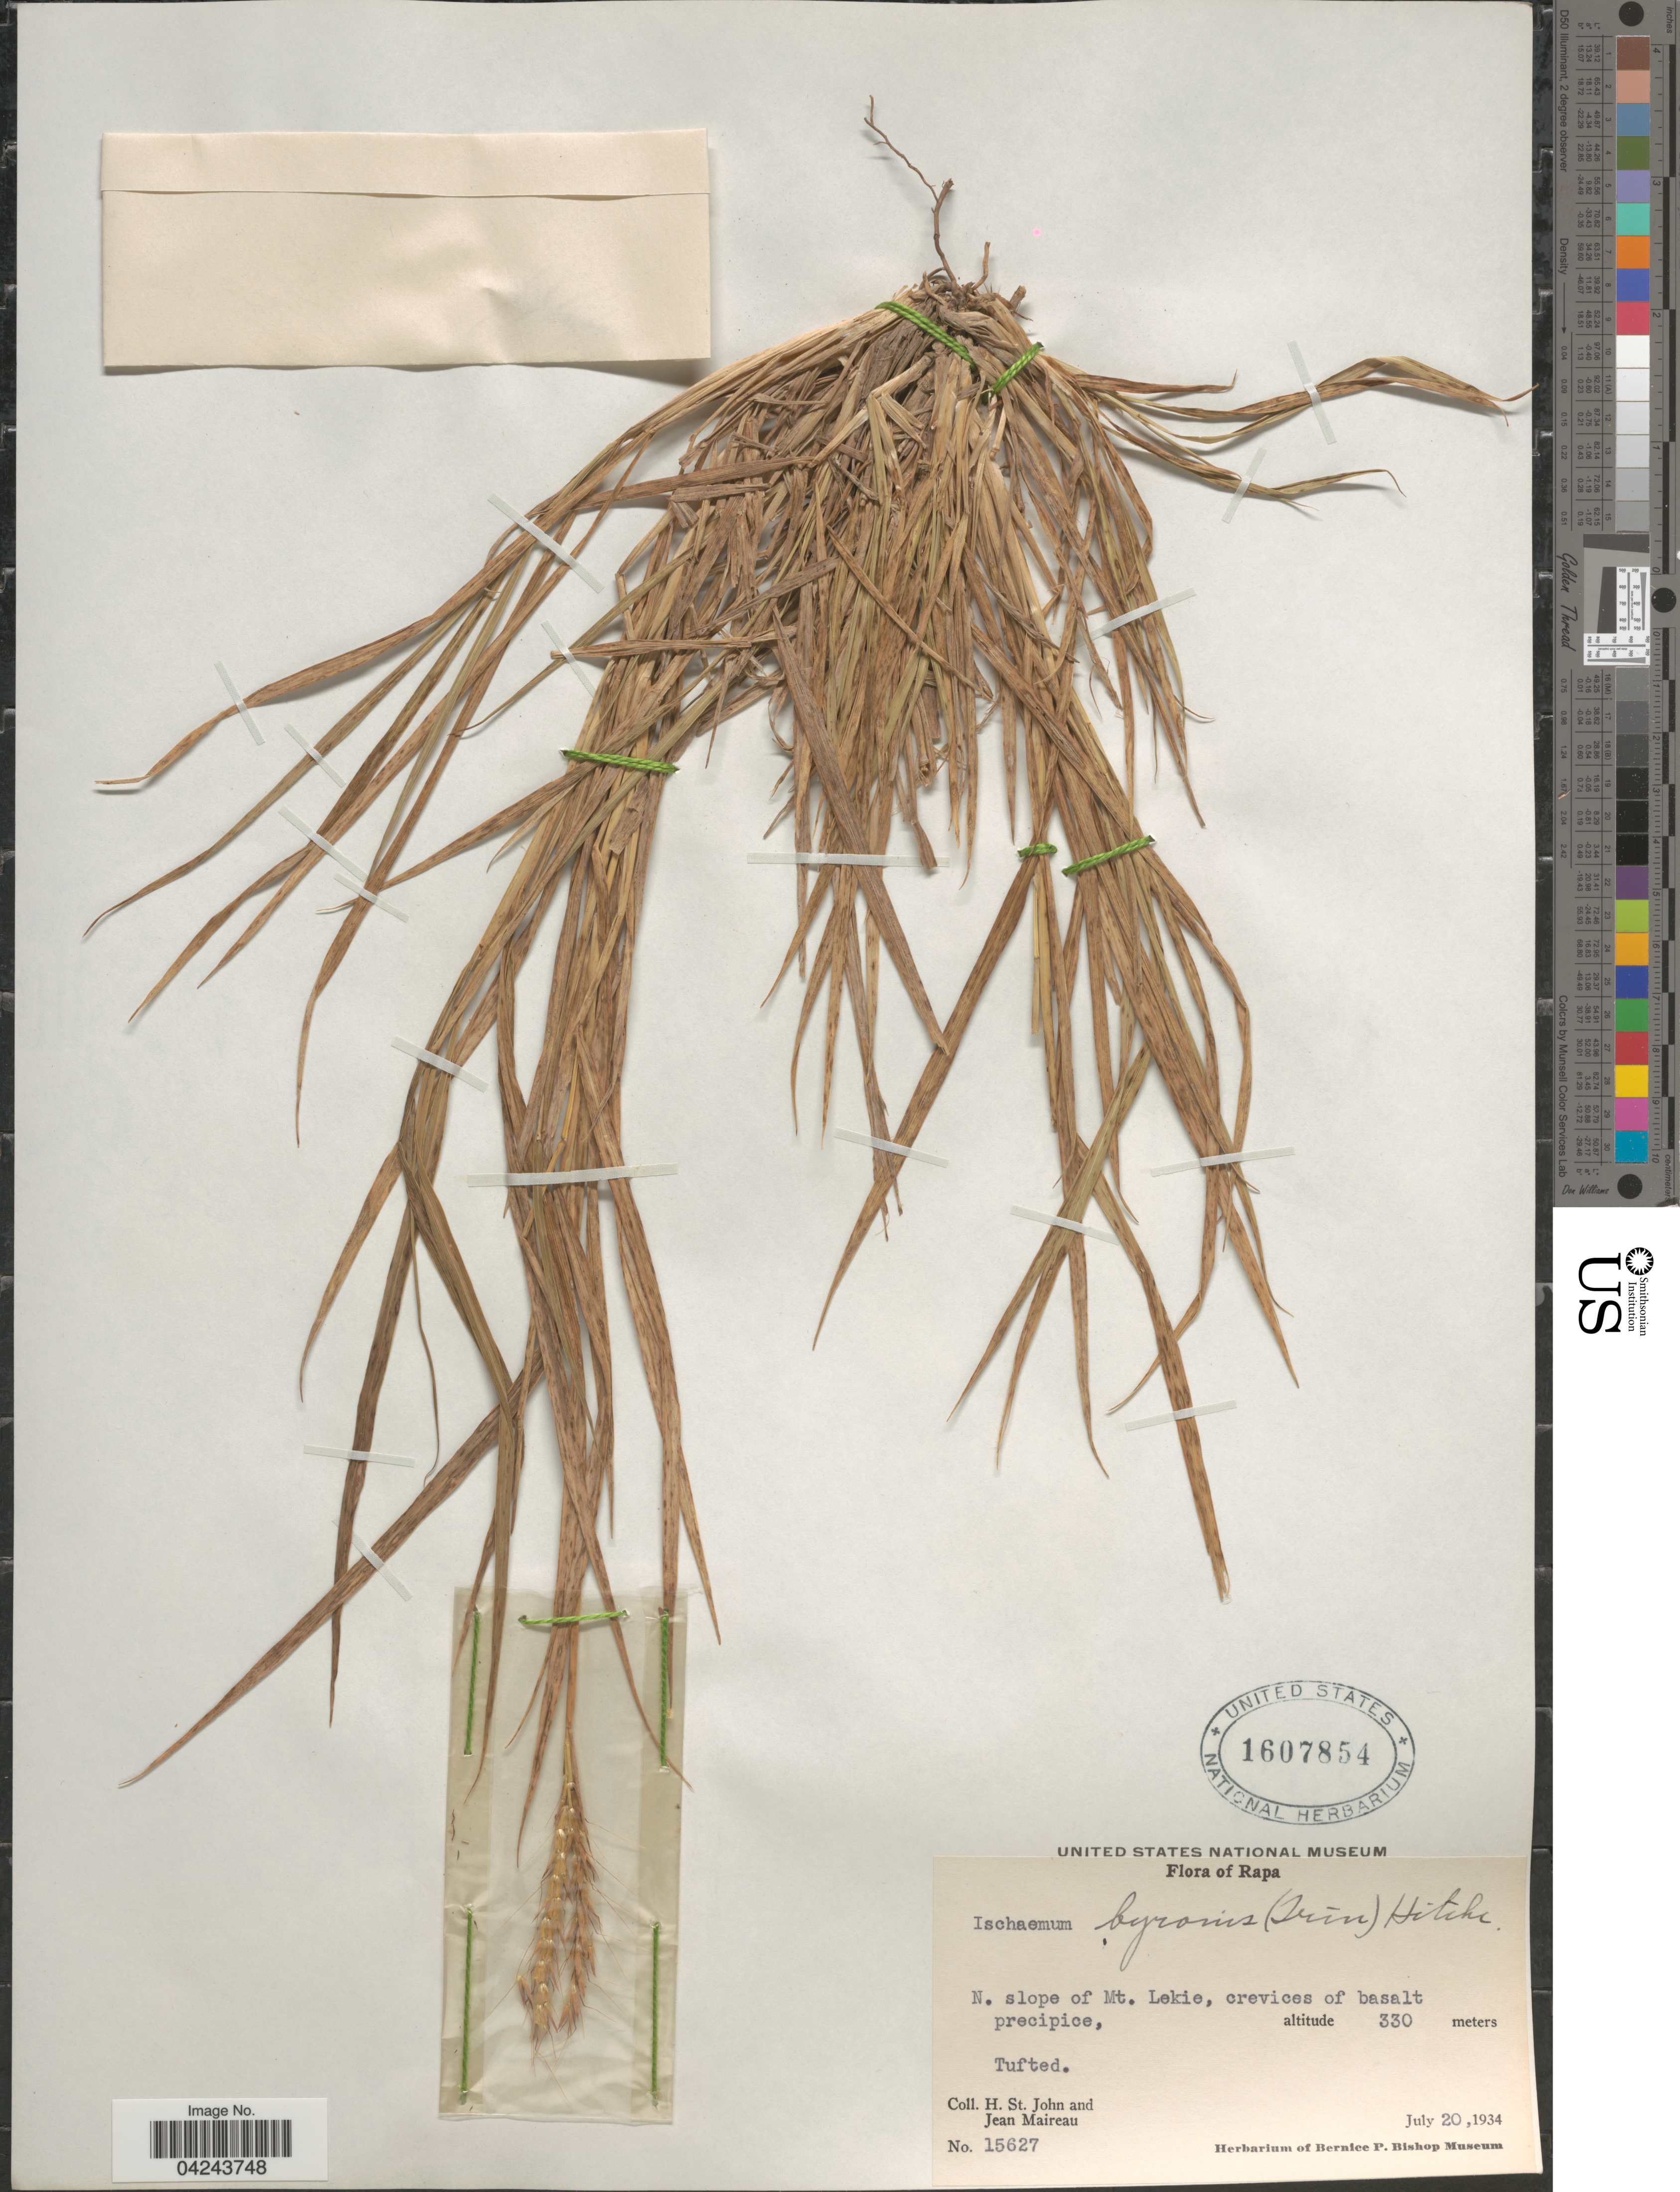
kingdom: Plantae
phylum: Tracheophyta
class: Liliopsida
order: Poales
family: Poaceae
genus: Ischaemum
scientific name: Ischaemum byrone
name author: (Trin.) Hitchc.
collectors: H. St. John & J. Maireau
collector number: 15627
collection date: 1934-07-20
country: French Polynesia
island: Rapa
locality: Rapa. N. slope of Mt. Lekie, crevices of basalt precipice.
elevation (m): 330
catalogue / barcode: US 1607854